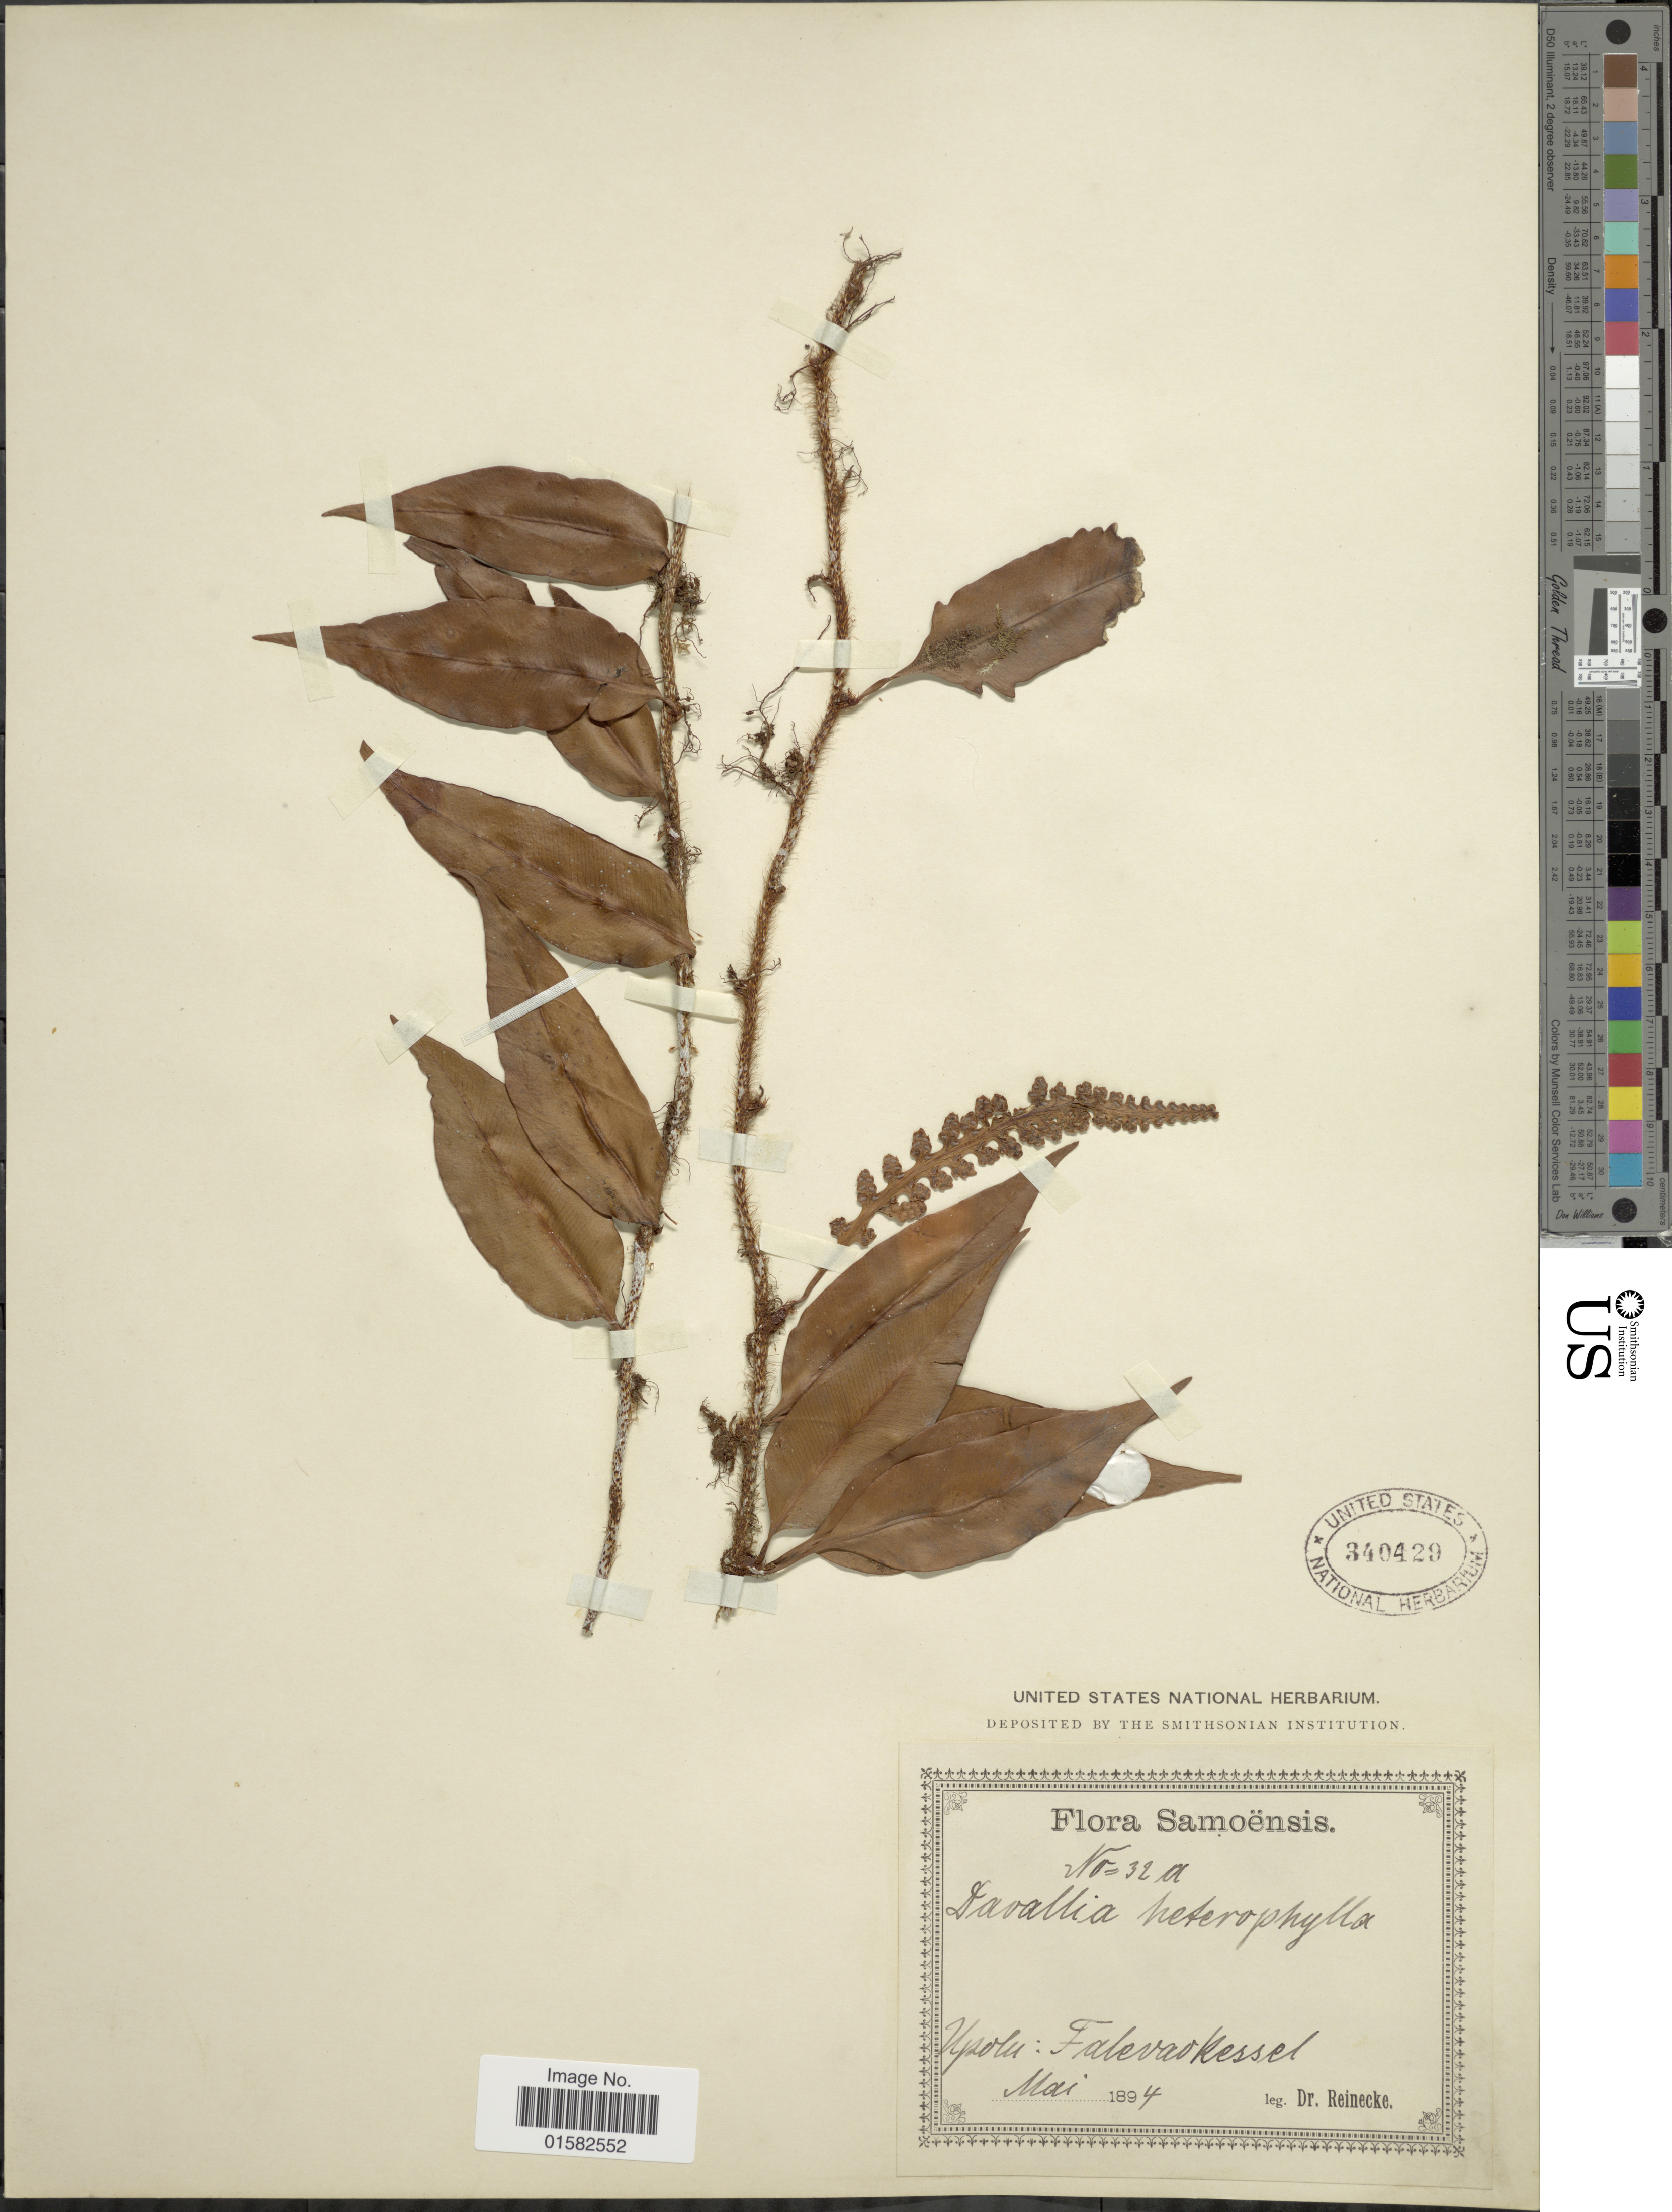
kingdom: Plantae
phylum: Tracheophyta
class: Polypodiopsida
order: Polypodiales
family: Davalliaceae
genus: Humata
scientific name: Humata heterophylla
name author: (Sm.) Desv.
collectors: -- Reinecke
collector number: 32 a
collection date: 1894-05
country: Samoa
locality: Samoensis, Upolu, Falervaokessel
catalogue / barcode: US 340429